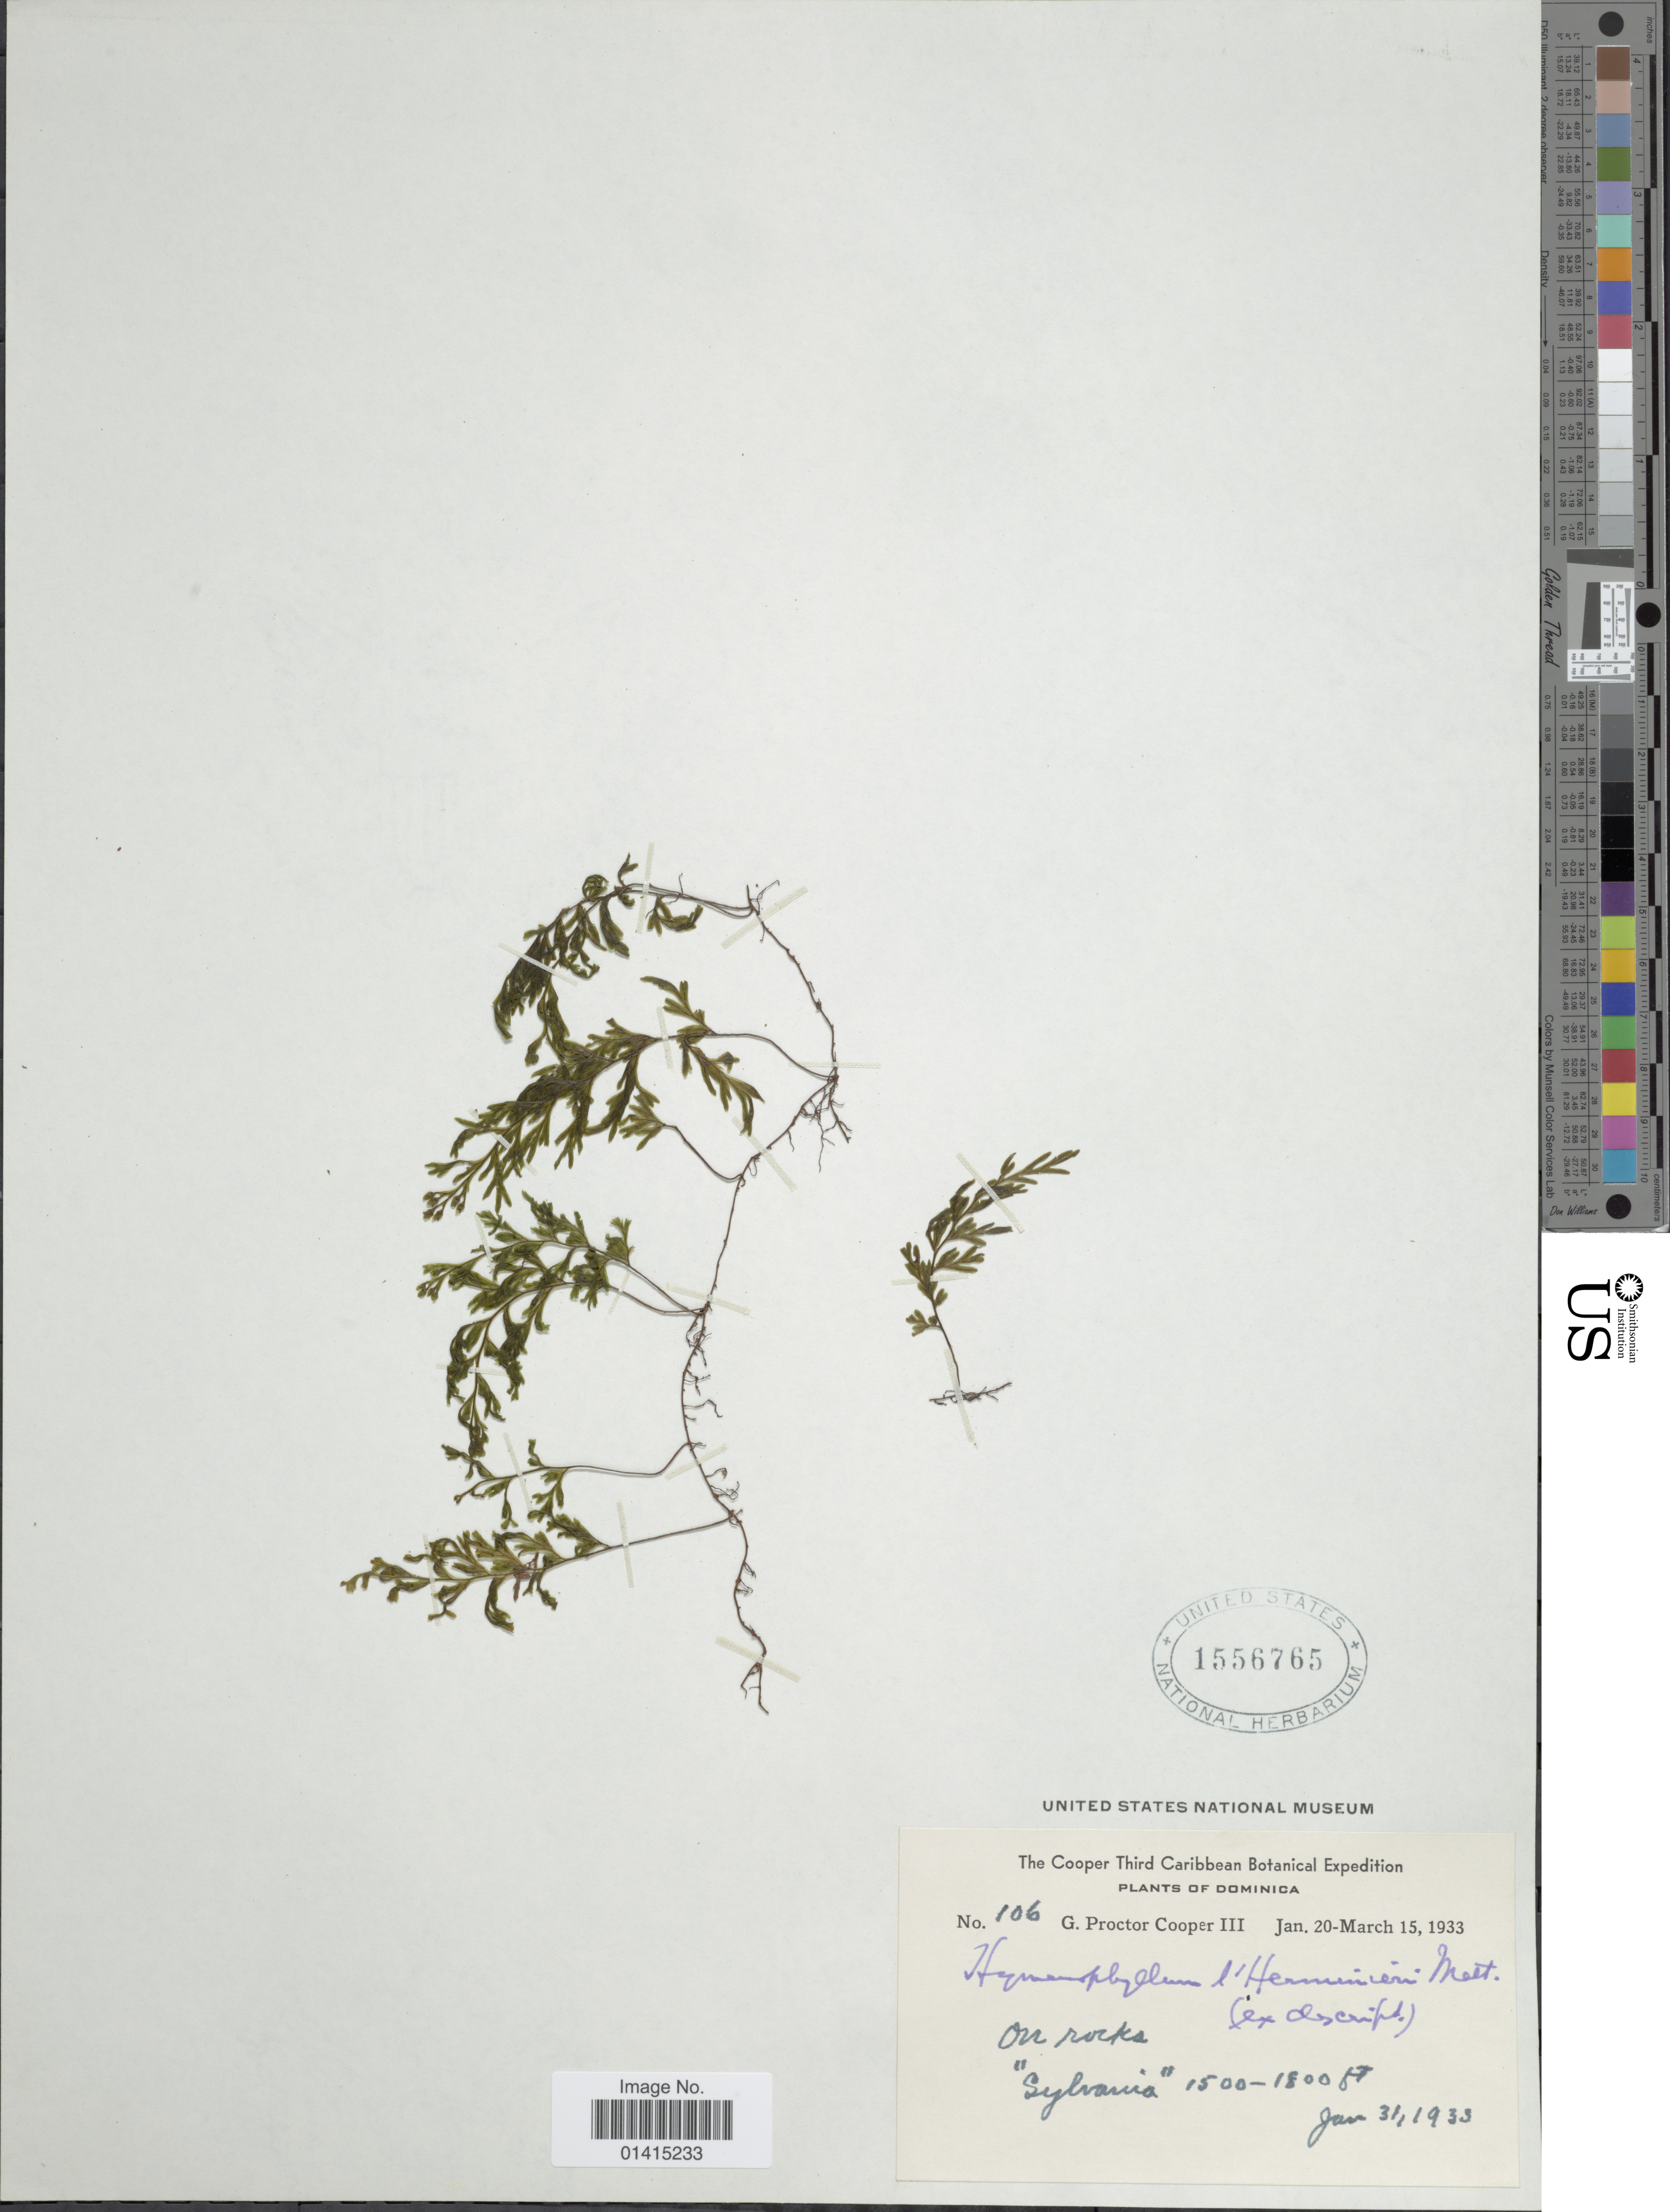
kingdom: Plantae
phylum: Tracheophyta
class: Polypodiopsida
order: Hymenophyllales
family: Hymenophyllaceae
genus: Hymenophyllum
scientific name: Hymenophyllum l'herminieri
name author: Mett. ex Kuhn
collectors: G. Cooper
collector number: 106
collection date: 1933-01-20/1933-03-15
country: Dominica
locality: Dominica, on rocks, "sylvania"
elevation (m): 457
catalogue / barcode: US 1556765